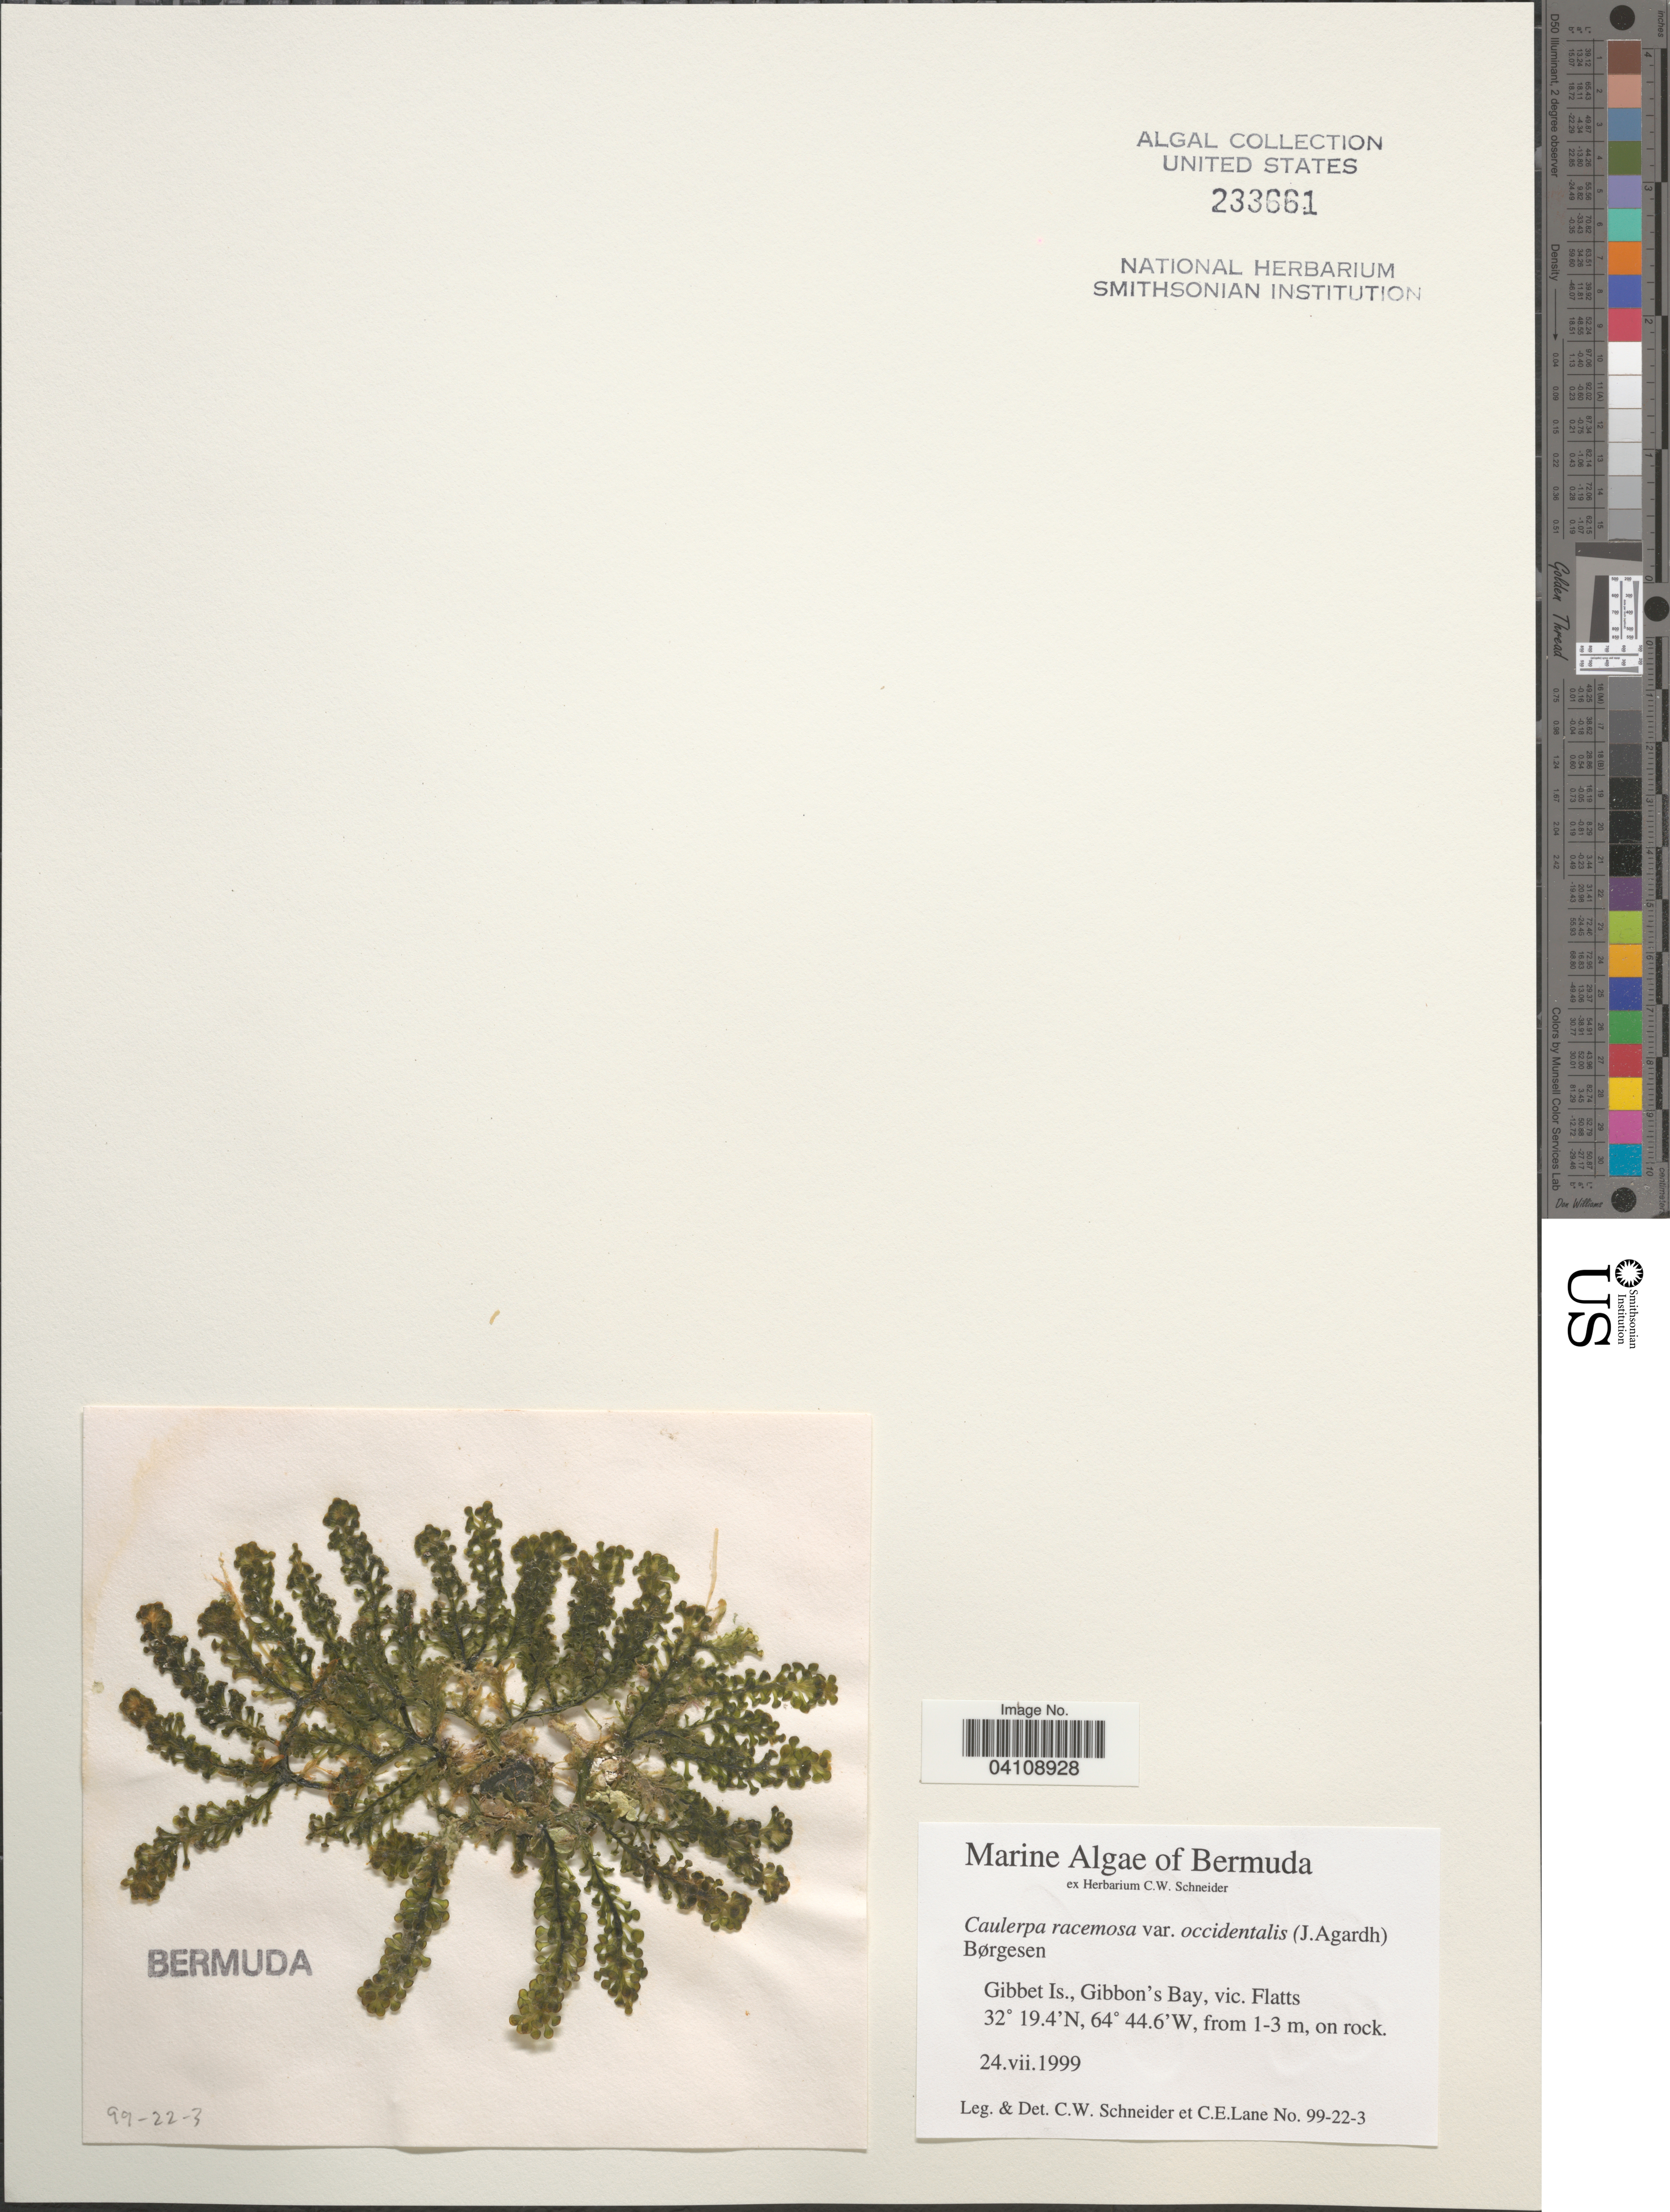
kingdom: Plantae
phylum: Chlorophyta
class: Ulvophyceae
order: Bryopsidales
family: Caulerpaceae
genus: Caulerpa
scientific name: Caulerpa racemosa var. occidentalis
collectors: C. W.Schneider & C. E. Lane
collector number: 99-22-3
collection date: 1999-07-24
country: Bermuda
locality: Gibbet Is., Gibbon's Bay, vic. Flatts.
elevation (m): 1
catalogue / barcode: US 233661